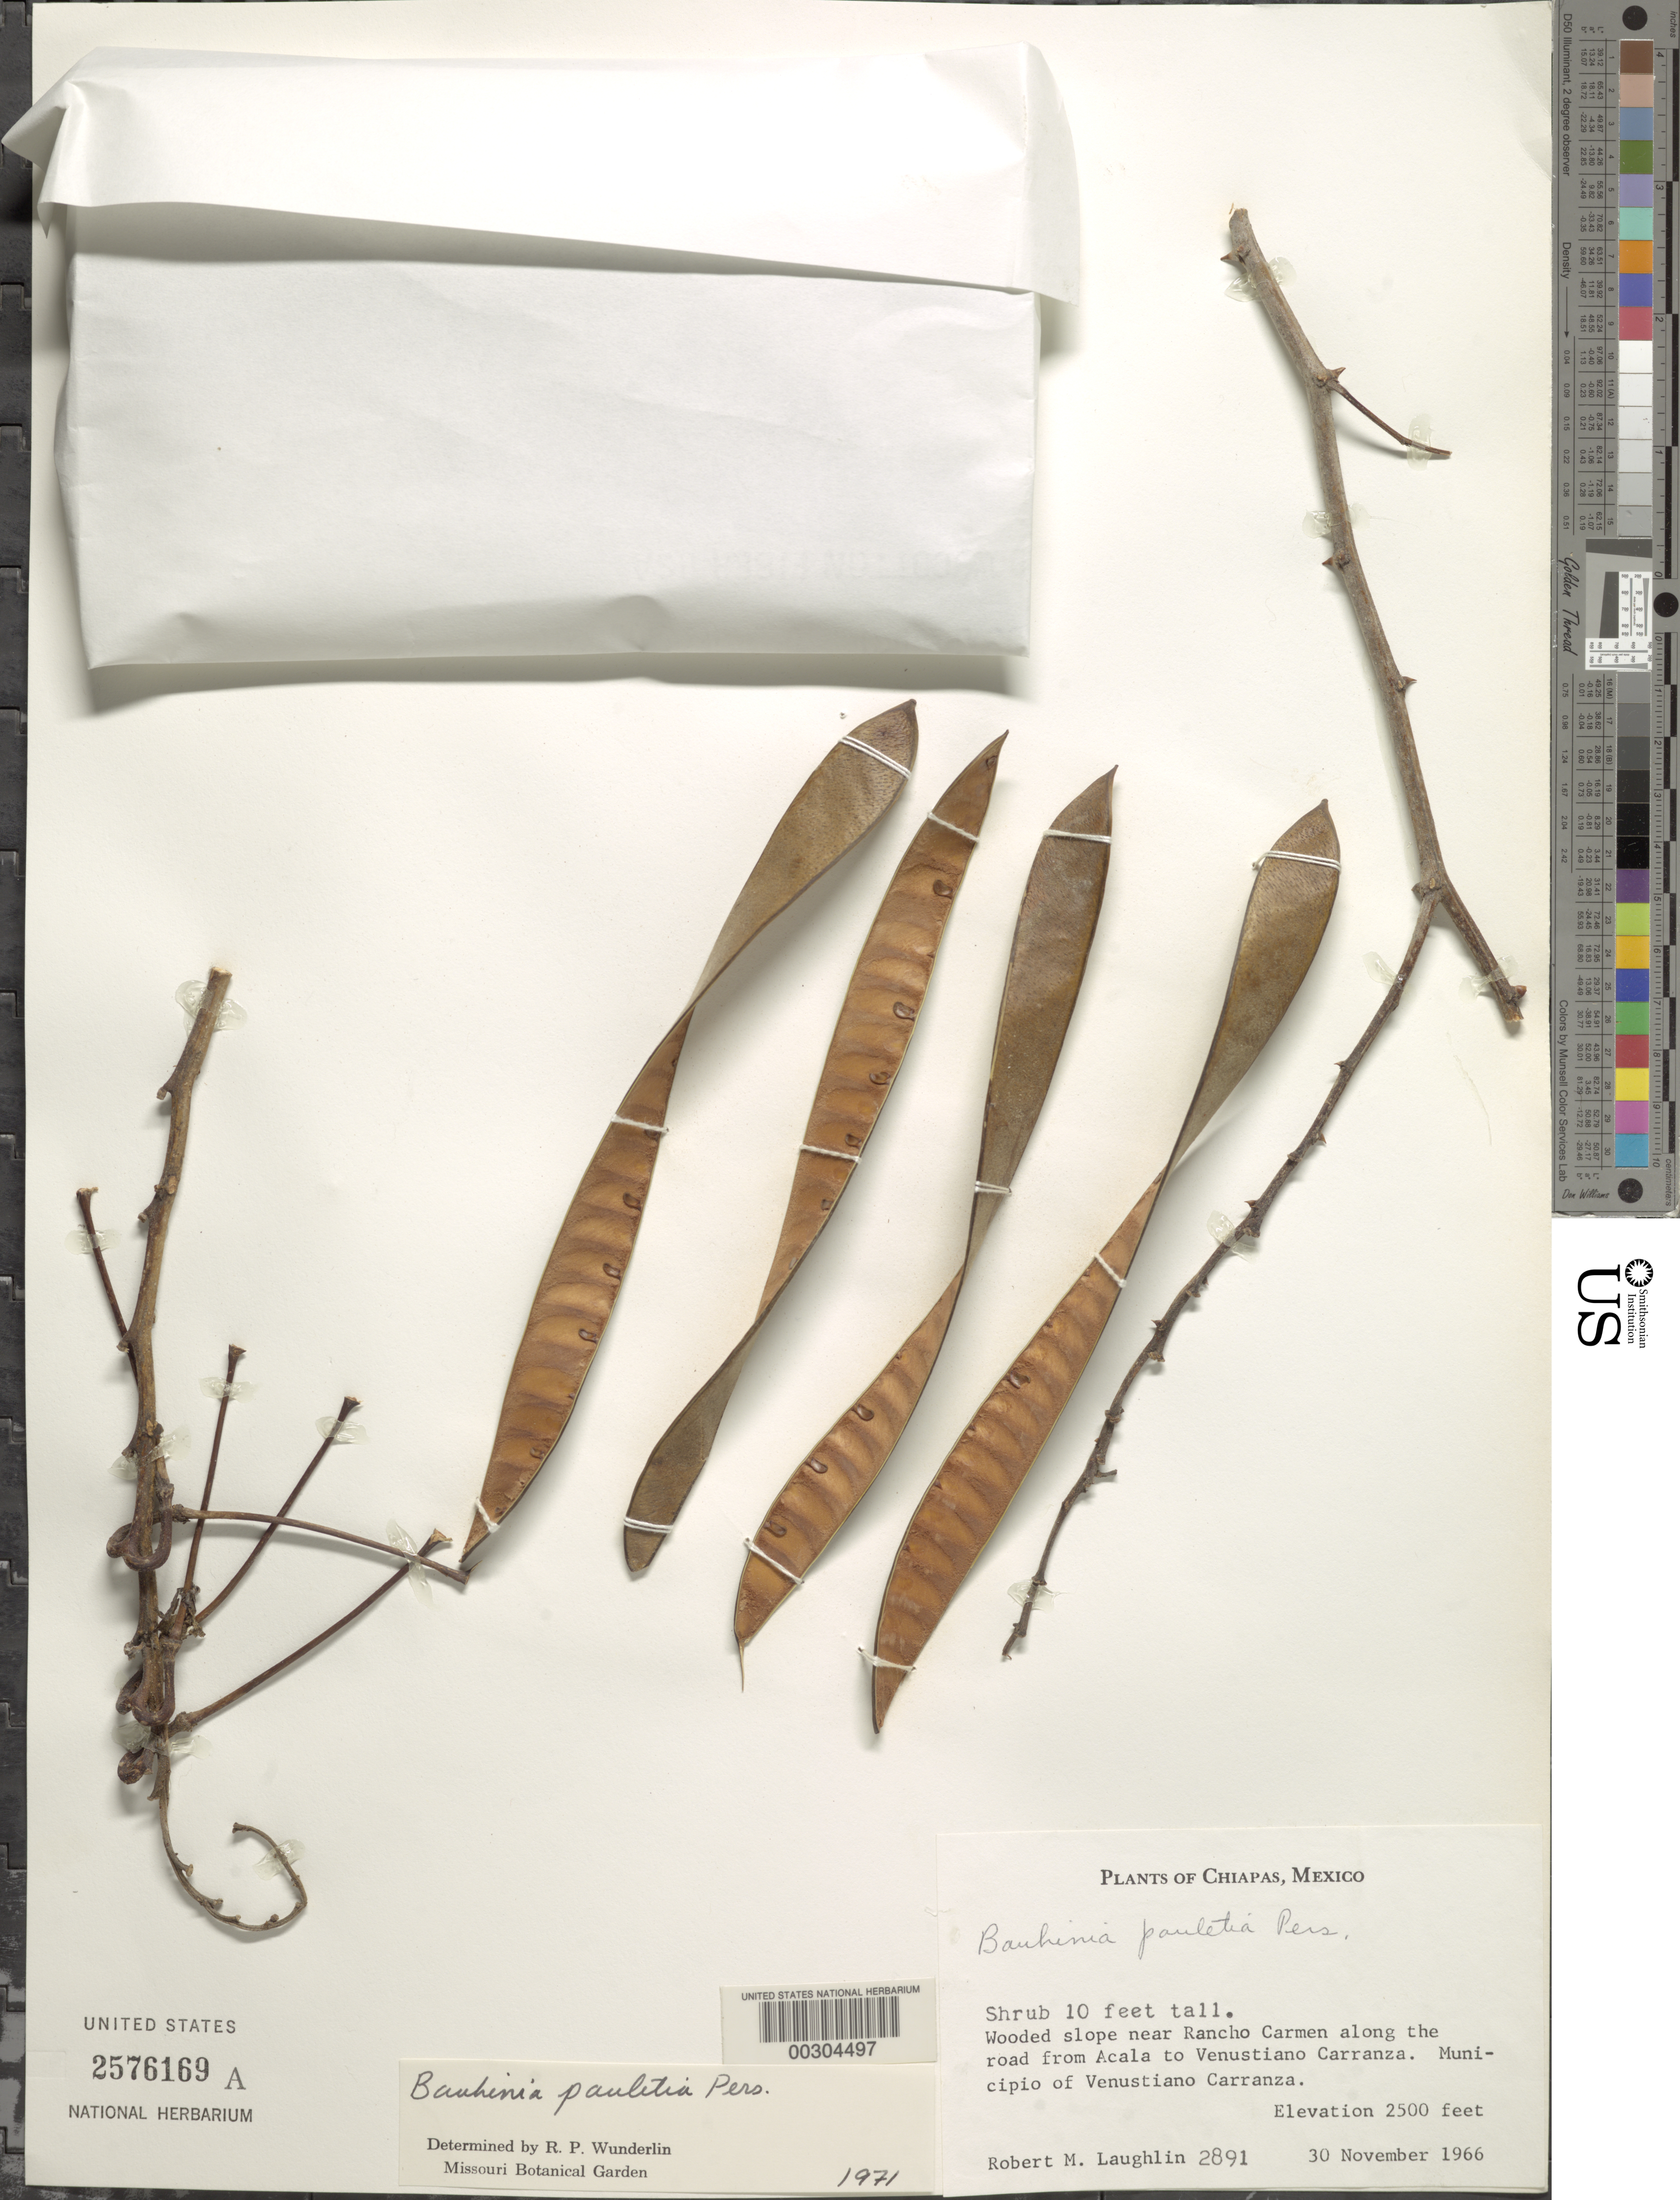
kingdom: Plantae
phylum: Tracheophyta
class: Magnoliopsida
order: Fabales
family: Fabaceae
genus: Bauhinia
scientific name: Bauhinia pauletia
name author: Pers.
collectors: R. M. Laughlin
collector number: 2891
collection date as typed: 30 Nov 1966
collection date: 1966-11-30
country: Mexico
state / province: Chiapas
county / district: Venustiano Carranza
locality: Near Rancho Carmen along the road from Acala to Venustiano Carranza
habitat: Wooded slope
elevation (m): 762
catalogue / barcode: US 2576169A